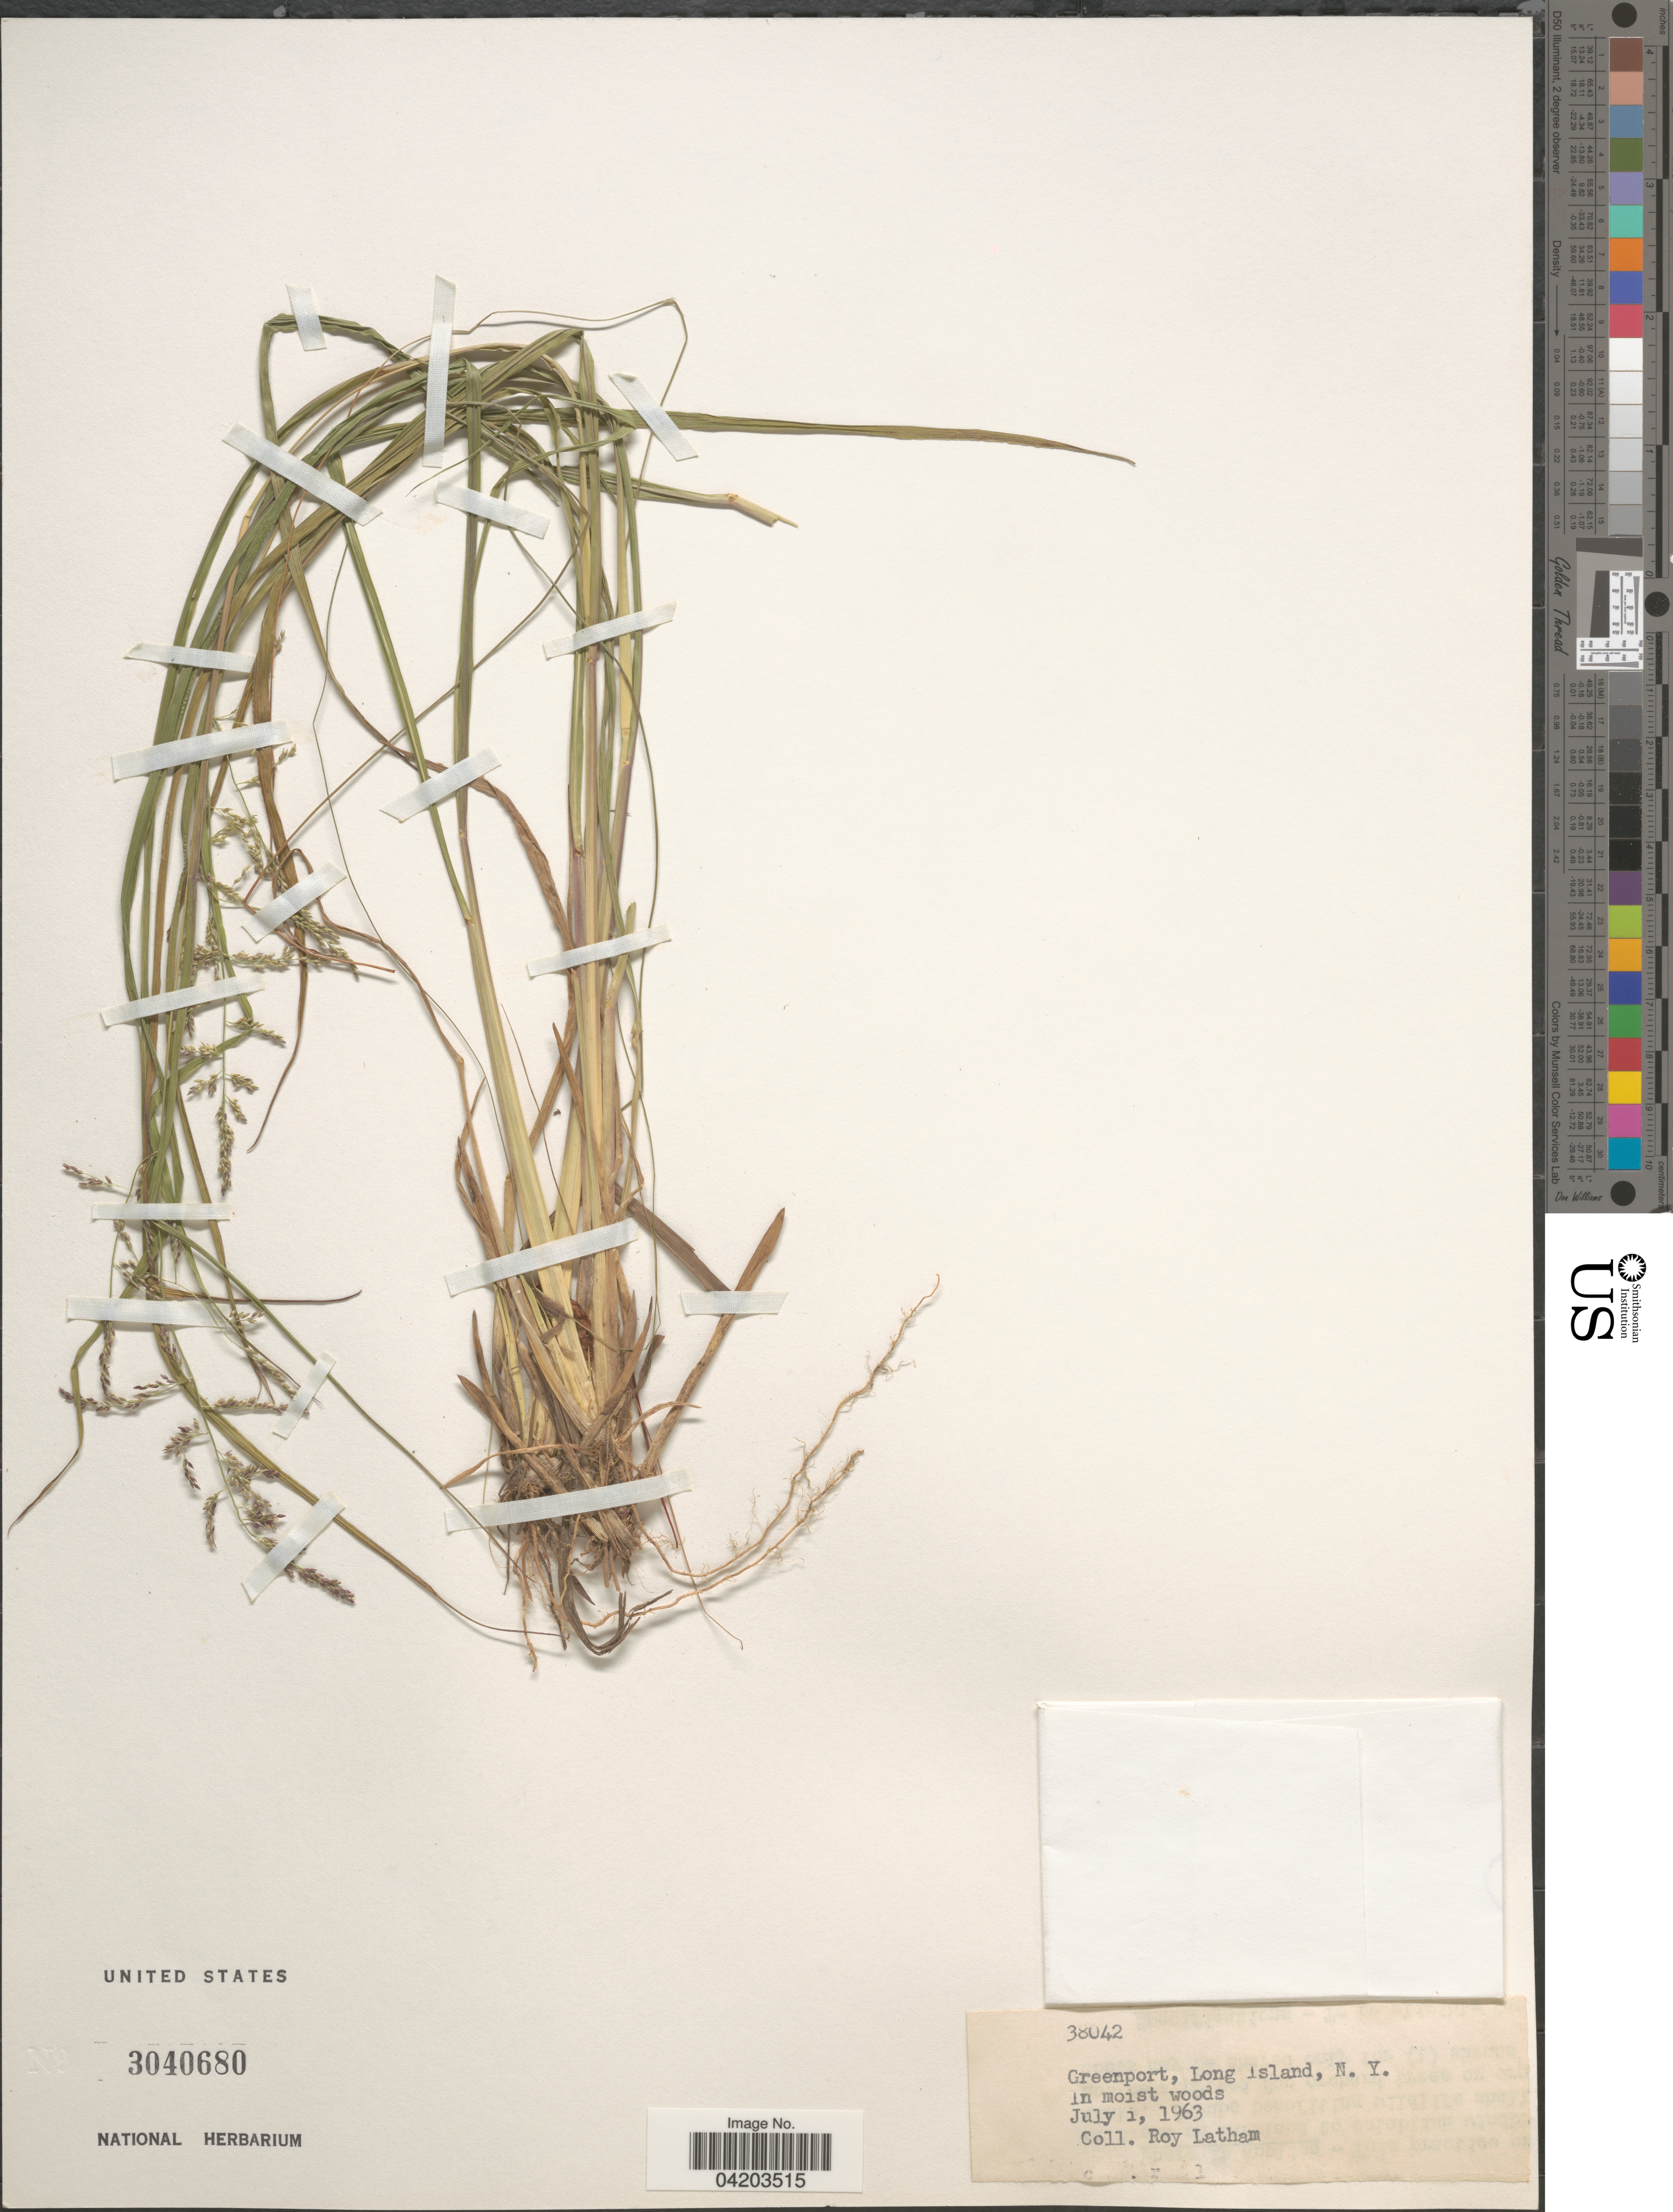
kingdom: Plantae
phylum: Tracheophyta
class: Liliopsida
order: Poales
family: Poaceae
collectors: R. Latham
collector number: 38042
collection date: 1963-07-01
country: United States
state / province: New York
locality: Greenport, Long Island.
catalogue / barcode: US 3040680